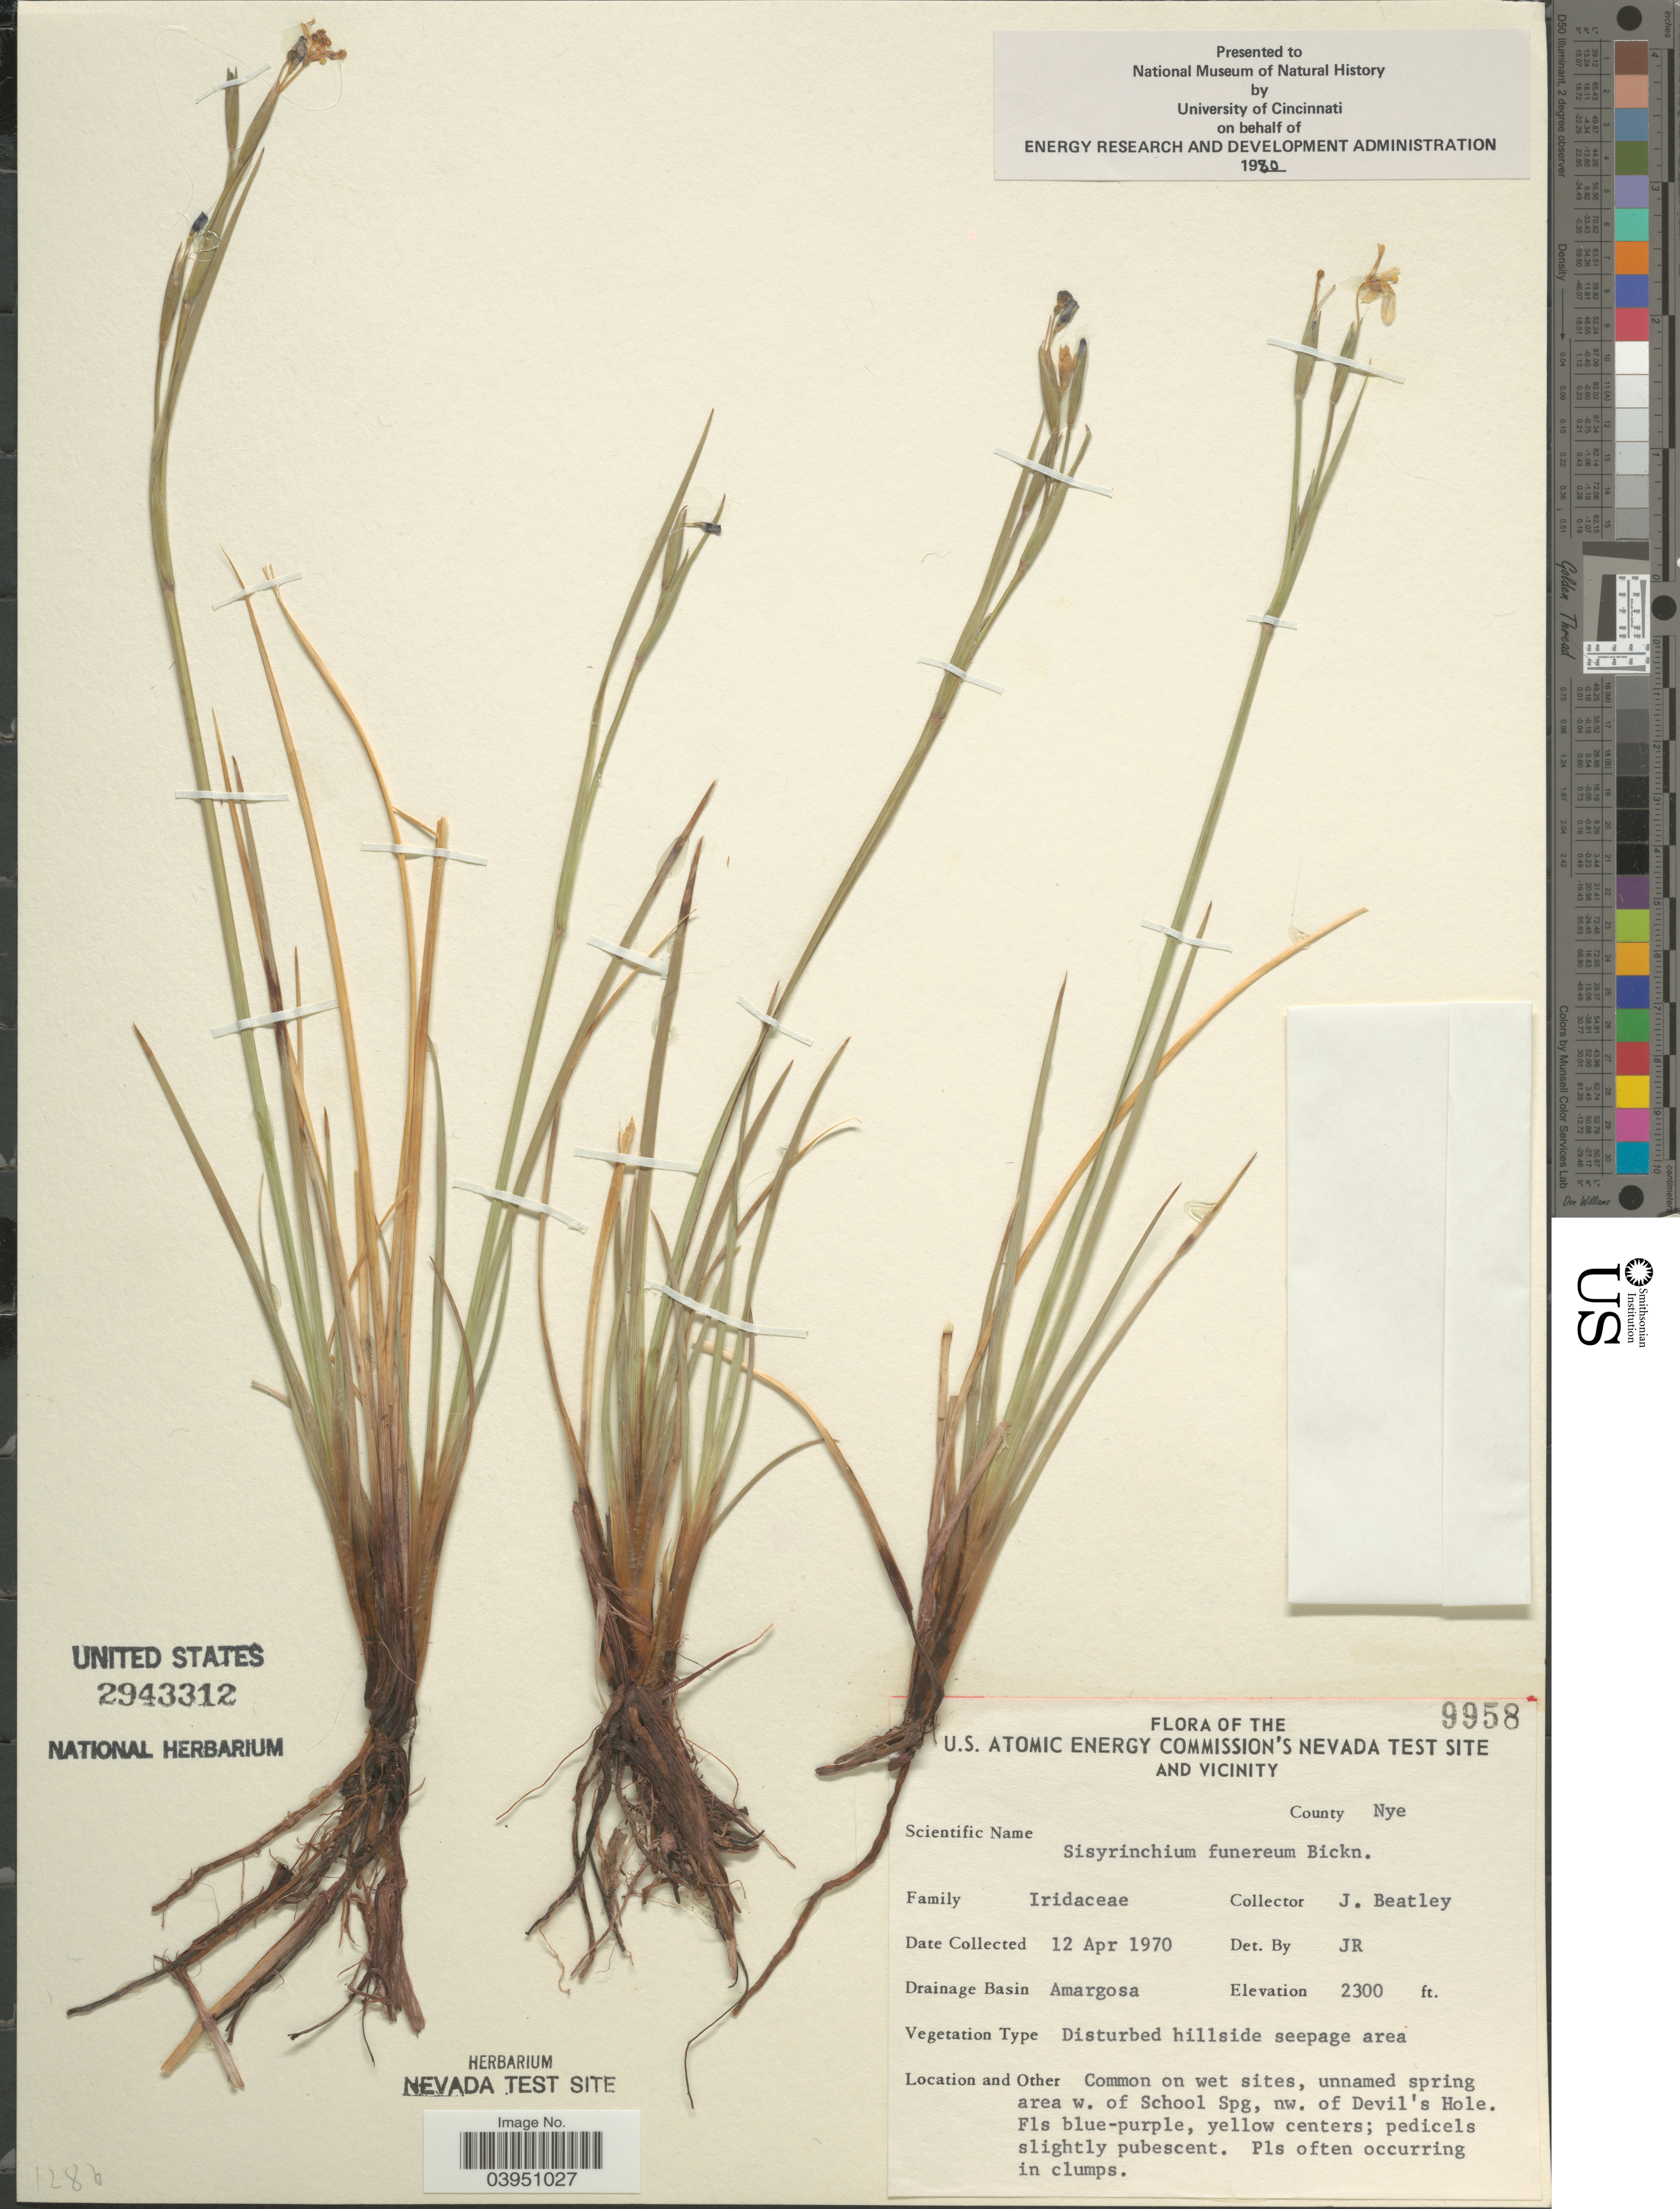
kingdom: Plantae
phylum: Tracheophyta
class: Liliopsida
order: Asparagales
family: Iridaceae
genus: Sisyrinchium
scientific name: Sisyrinchium funereum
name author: E.P. Bicknell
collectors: J. C. Beatley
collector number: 9958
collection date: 1970-04-12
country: United States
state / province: Nevada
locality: U.S. Atomic Energy Commission's Nevada Test Site and Vicinity. County Nye. Drainage Basin Amargosa. On wet sites, unnamed spring area w. of School Spg, nw. of Devil's Hole.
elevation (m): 701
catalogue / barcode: US 2943312